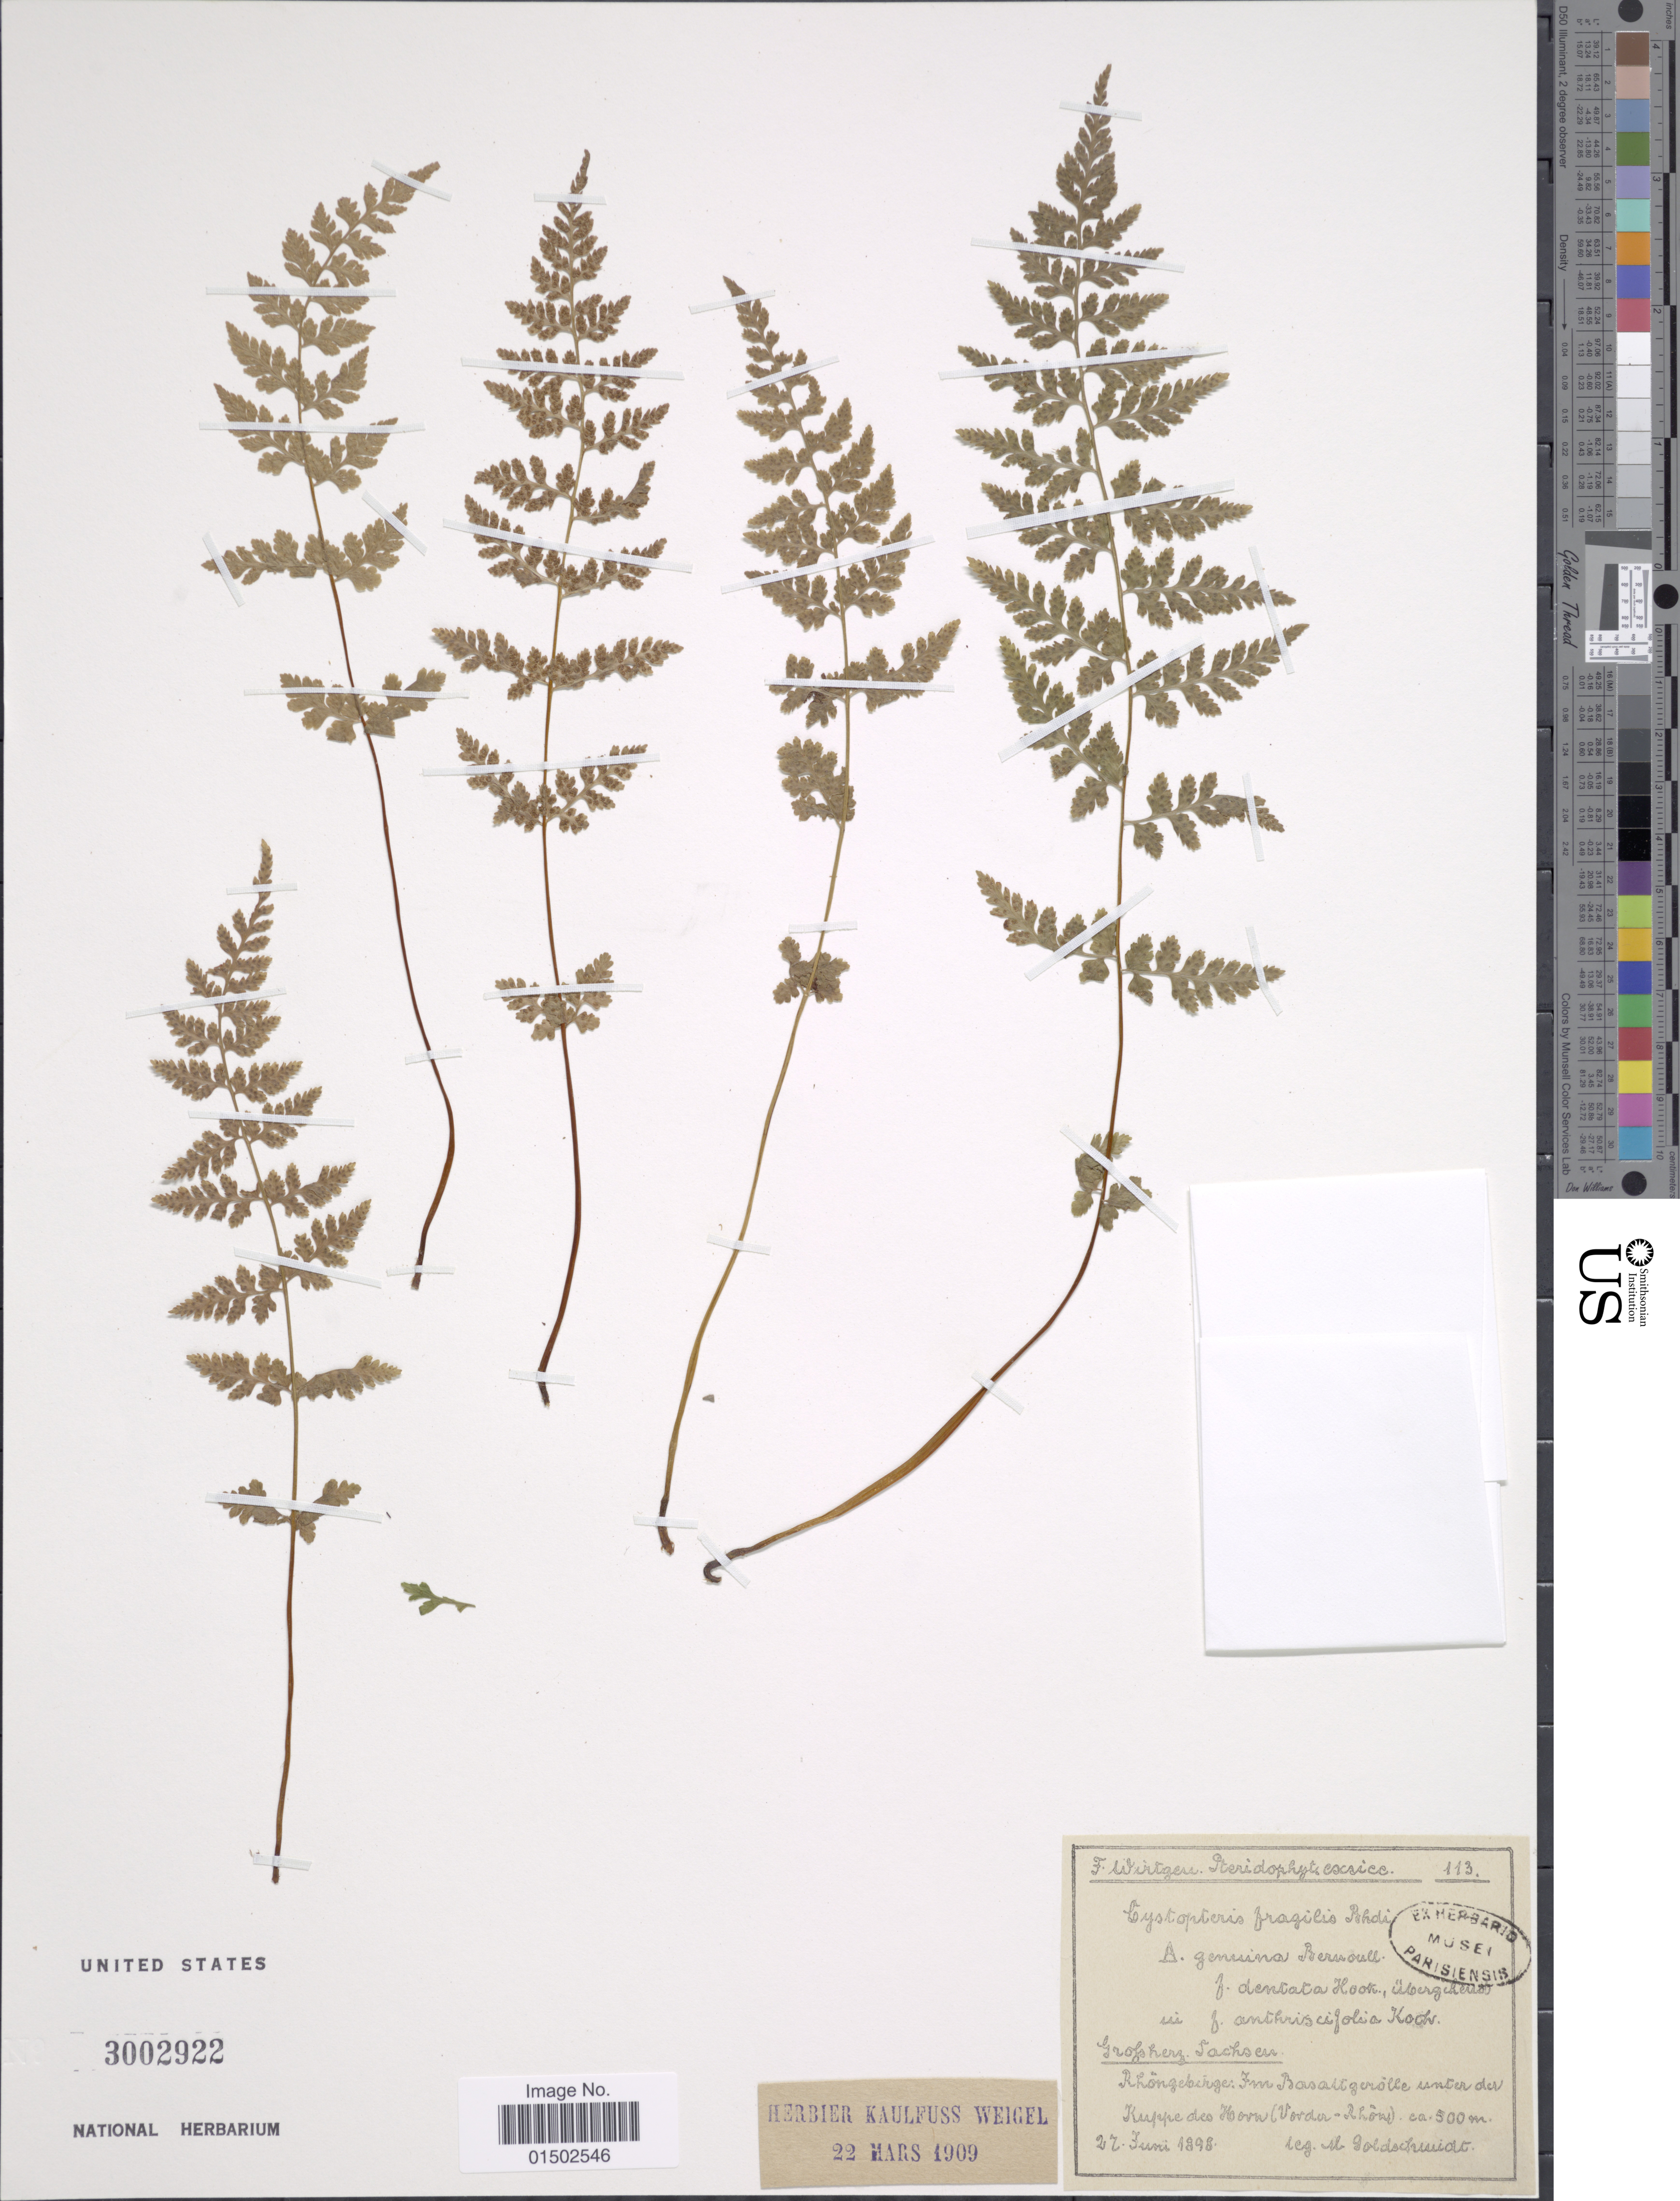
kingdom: Plantae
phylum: Tracheophyta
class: Polypodiopsida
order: Polypodiales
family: Cystopteridaceae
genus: Cystopteris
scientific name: Cystopteris fragilis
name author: (L.) Bernh.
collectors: A. Goldschmidt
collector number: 113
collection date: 1898-06-27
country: Germany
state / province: Thuringia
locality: Grofsherz. Lachsers, Rohongebrige: Fm Basaltgerolle unter [interpreted] der Kuppe deo hoon [interpreted] (Vorder-Rhome) [interpreted]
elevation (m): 500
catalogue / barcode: US 3002922